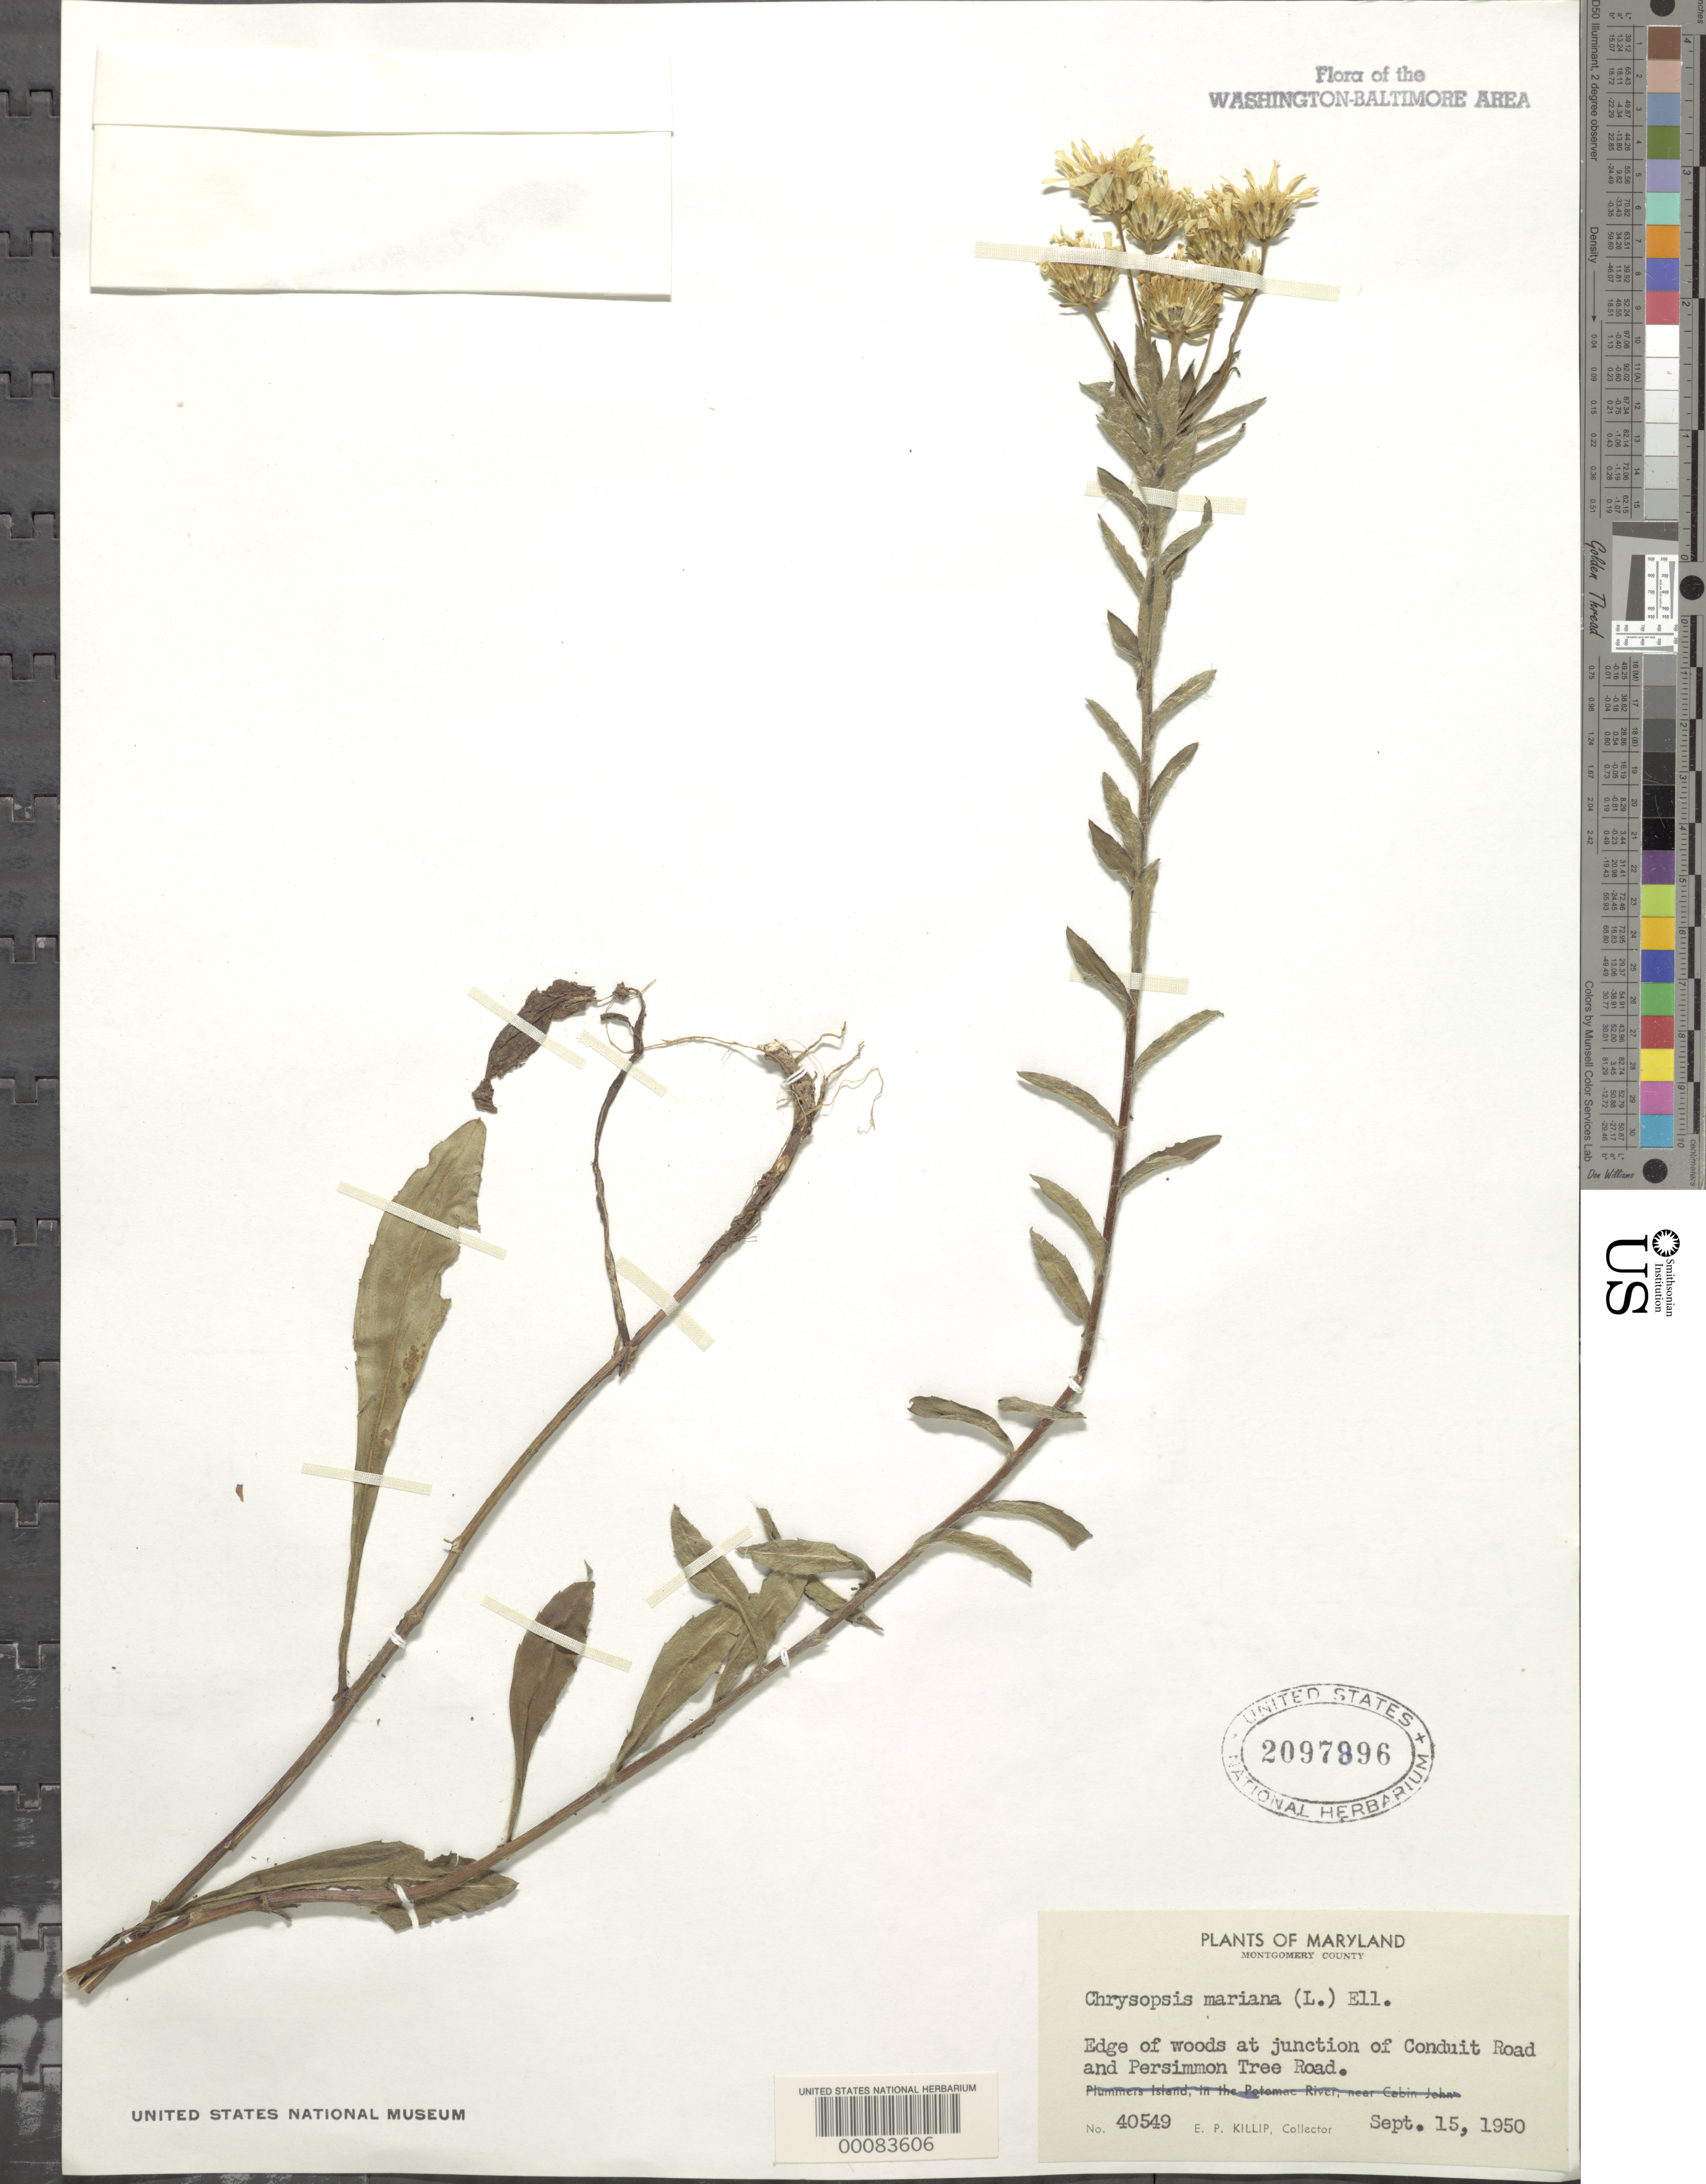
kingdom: Plantae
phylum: Tracheophyta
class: Magnoliopsida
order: Asterales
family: Asteraceae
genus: Chrysopsis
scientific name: Chrysopsis mariana var. macradenia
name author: Fernald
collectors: E. P. Killip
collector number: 40549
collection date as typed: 15 Sep 1950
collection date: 1950-09-15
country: United States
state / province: Maryland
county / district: Montgomery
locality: junction of Conduit Rd. and Persimmon Tree Rd.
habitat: Edge of woods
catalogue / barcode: US 2097896